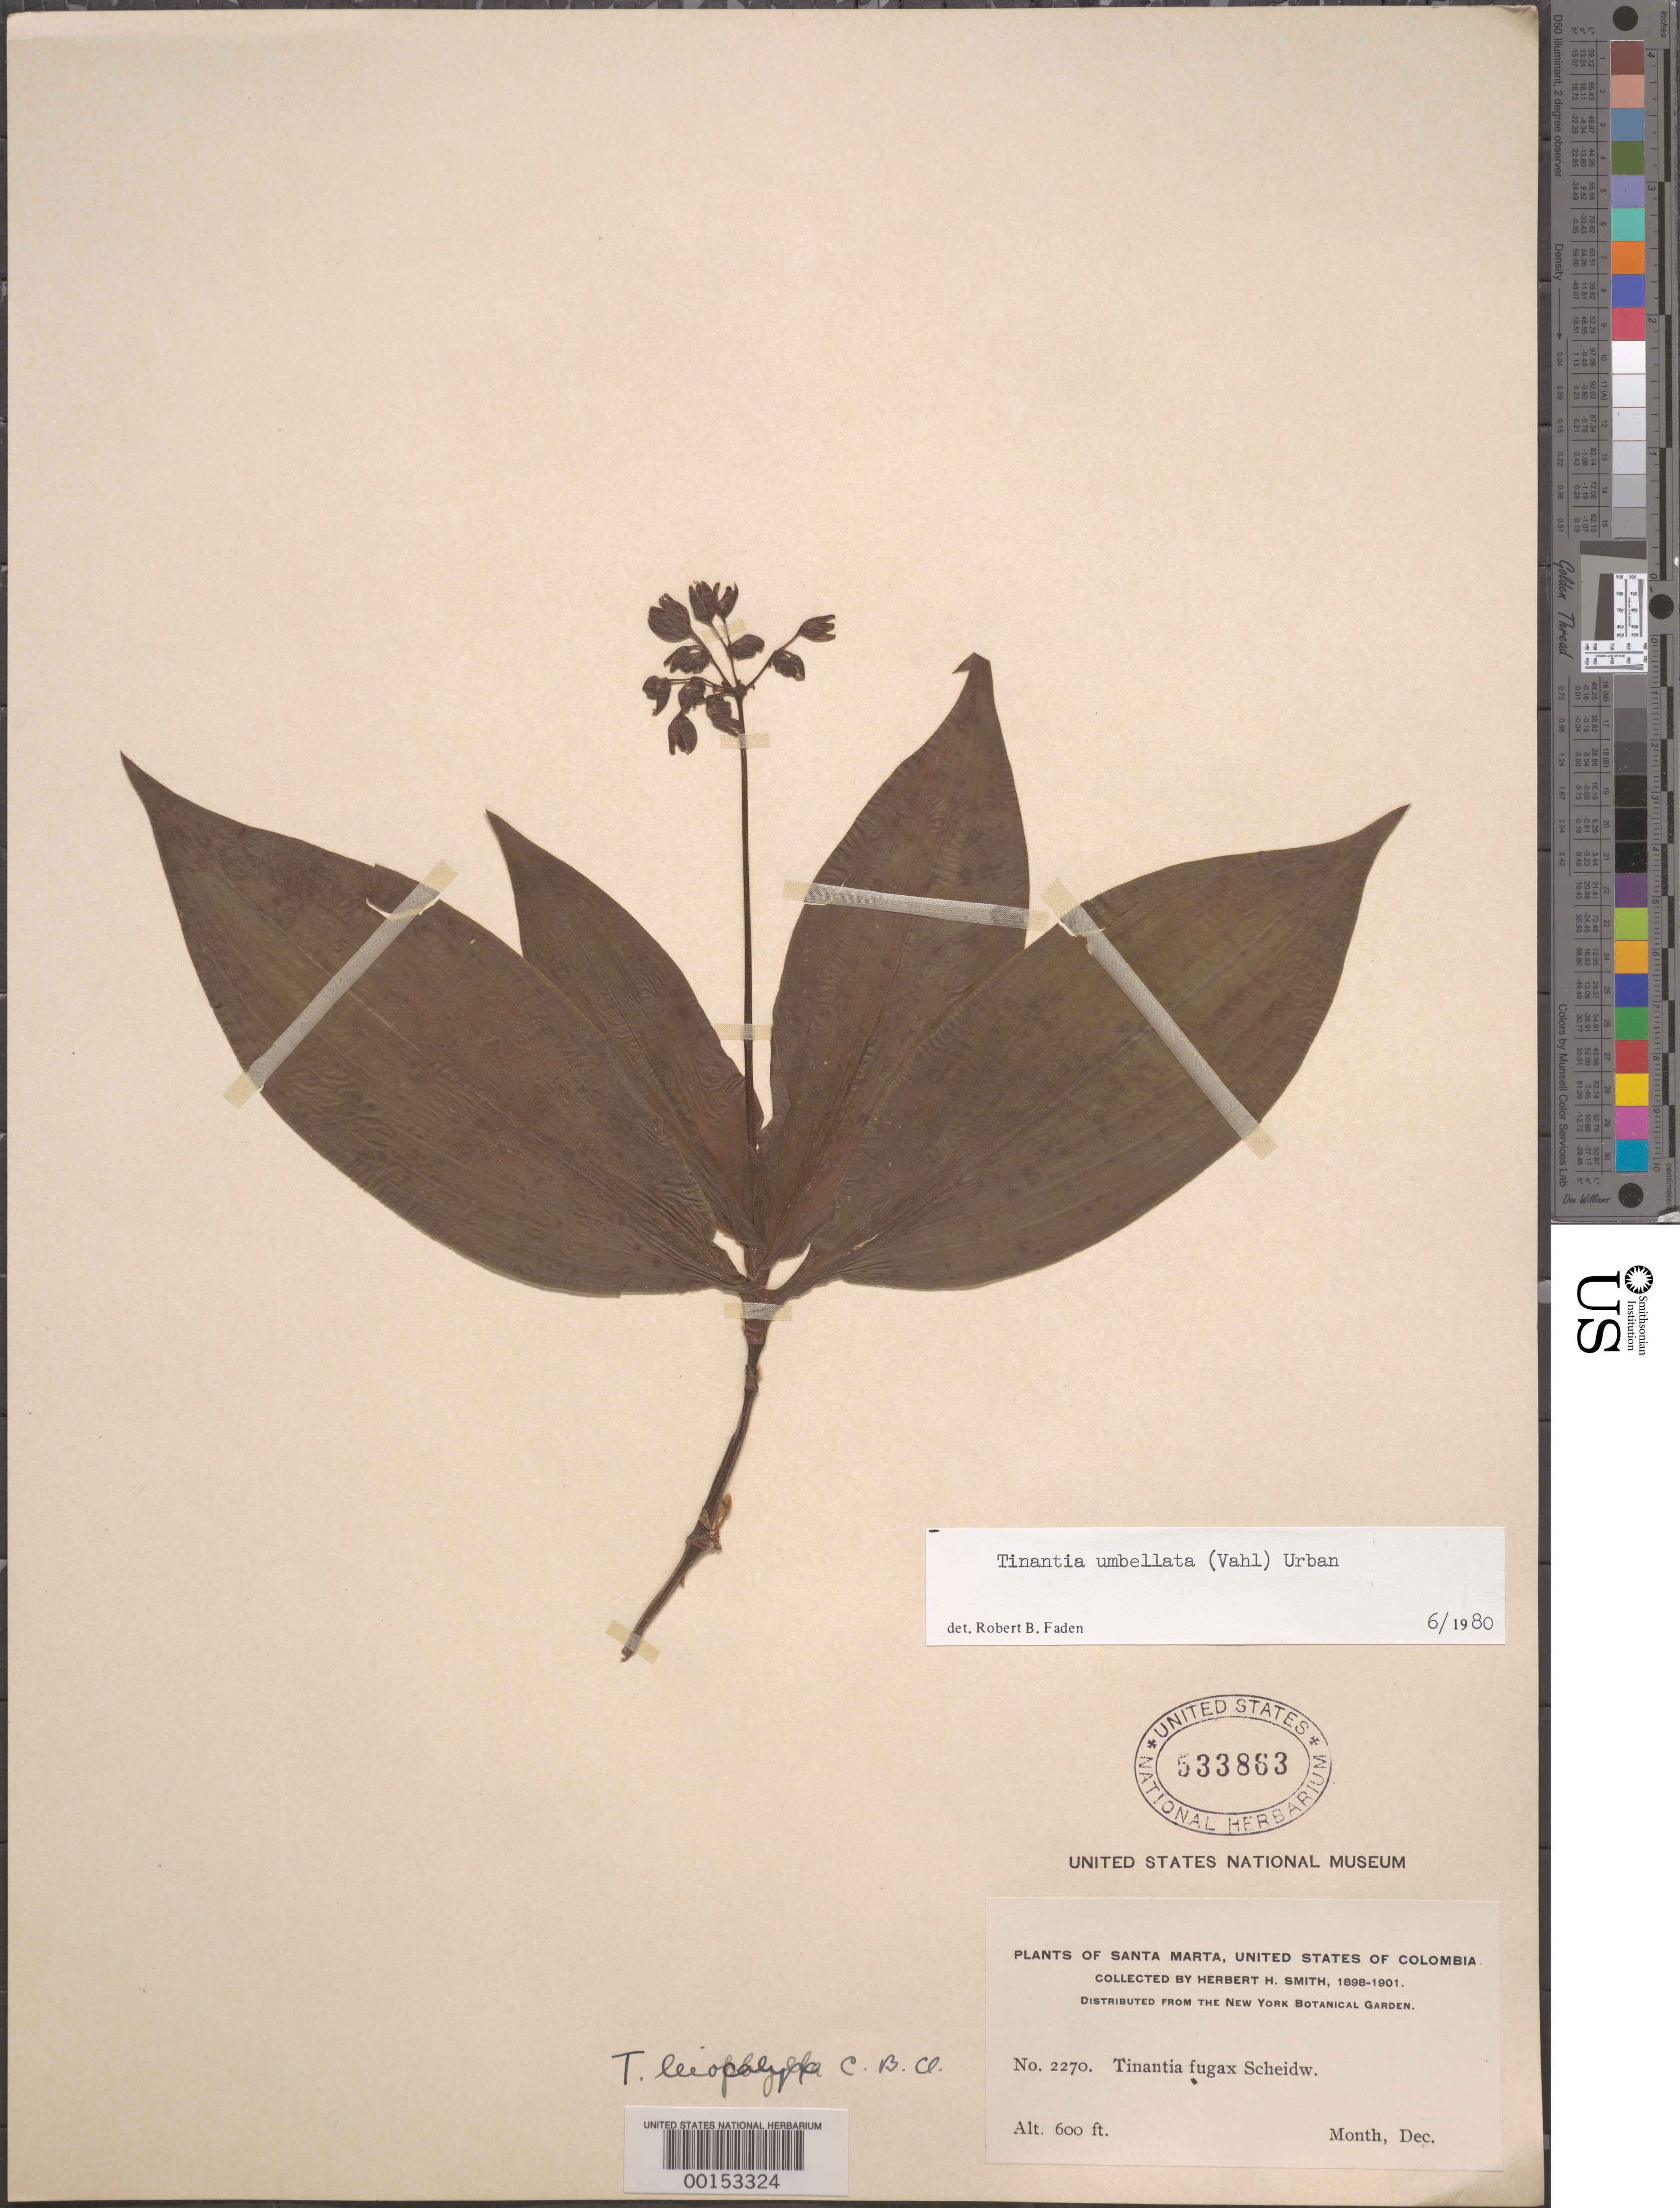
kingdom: Plantae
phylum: Tracheophyta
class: Liliopsida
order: Commelinales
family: Commelinaceae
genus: Tinantia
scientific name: Tinantia umbellata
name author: (Vahl) Urb.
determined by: Faden, Robert B., (US), Smithsonian Institution - National Museum of Natural History (UNITED STATES)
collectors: Herbert H. Smith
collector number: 2270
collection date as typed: Dec 1898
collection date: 1898-12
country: Colombia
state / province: Magdalena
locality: Santa Marta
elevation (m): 183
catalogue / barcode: US 533863